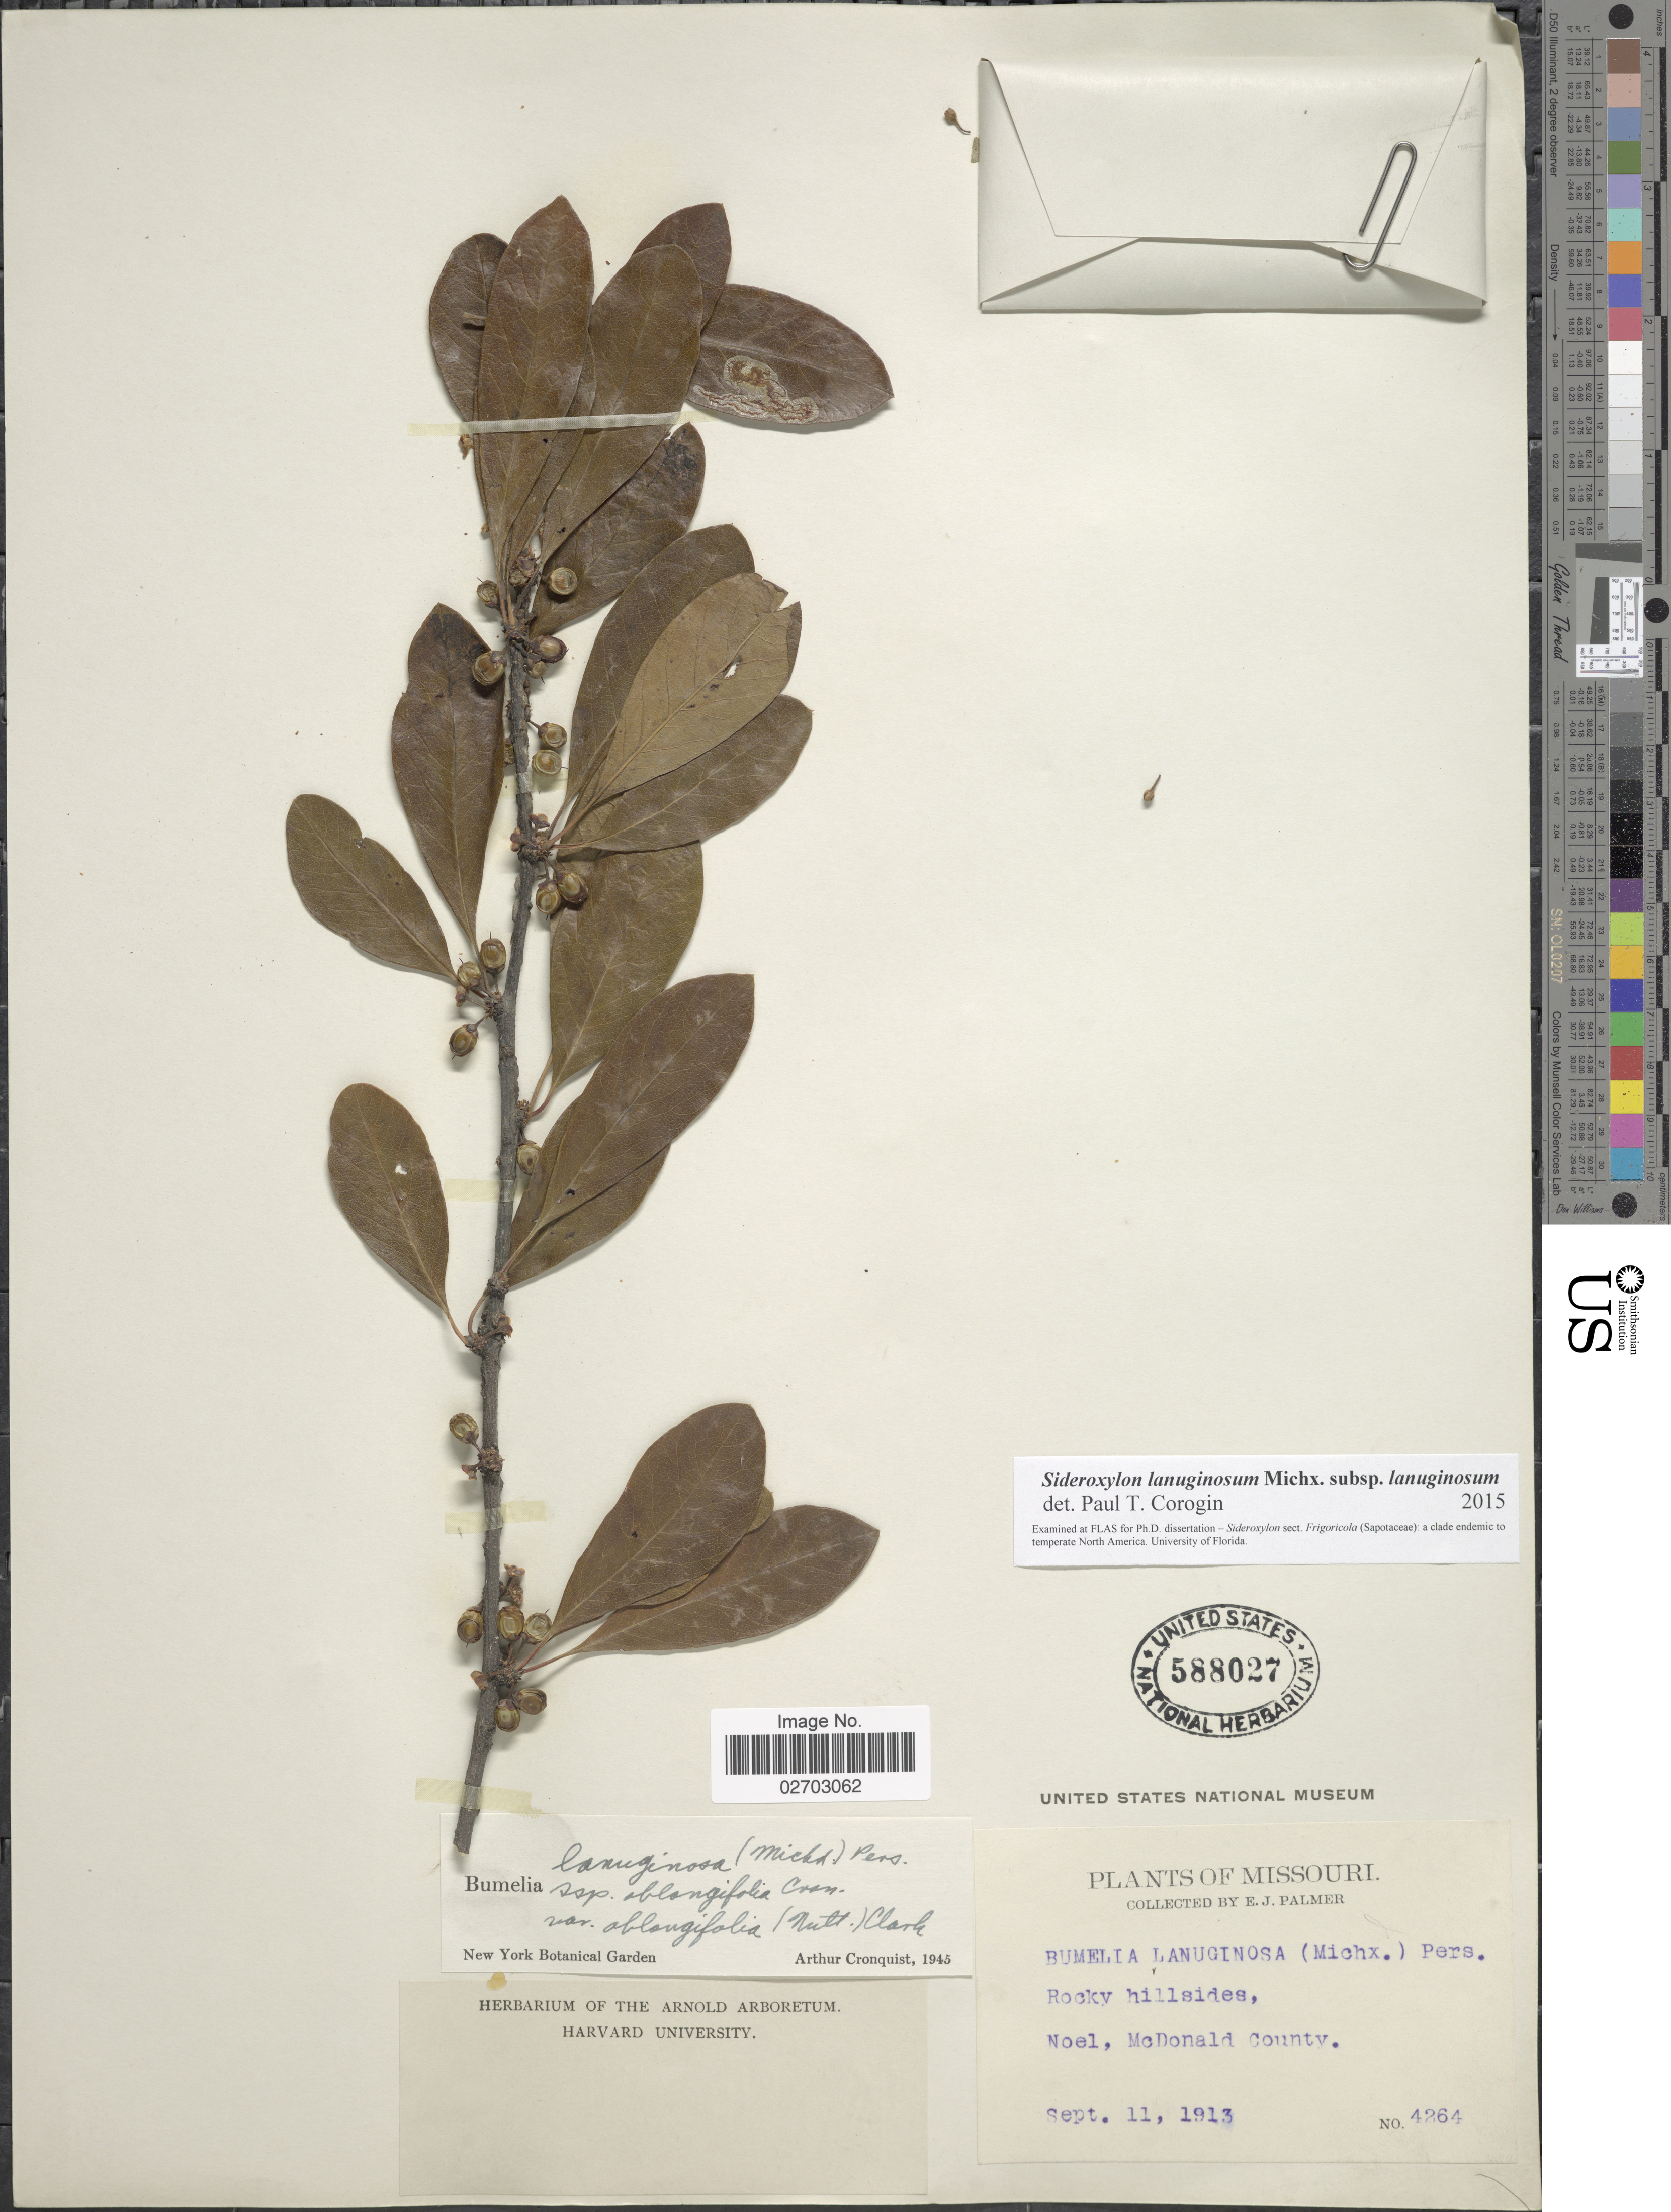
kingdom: Plantae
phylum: Tracheophyta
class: Magnoliopsida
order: Ericales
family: Sapotaceae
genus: Sideroxylon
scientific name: Sideroxylon lanuginosum subsp. lanuginosum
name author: Michx.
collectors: E. J. Palmer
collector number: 4264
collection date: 1913-09-11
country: United States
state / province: Missouri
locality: Rocky hillsides, Noel, McDonald County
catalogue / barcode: US 588027